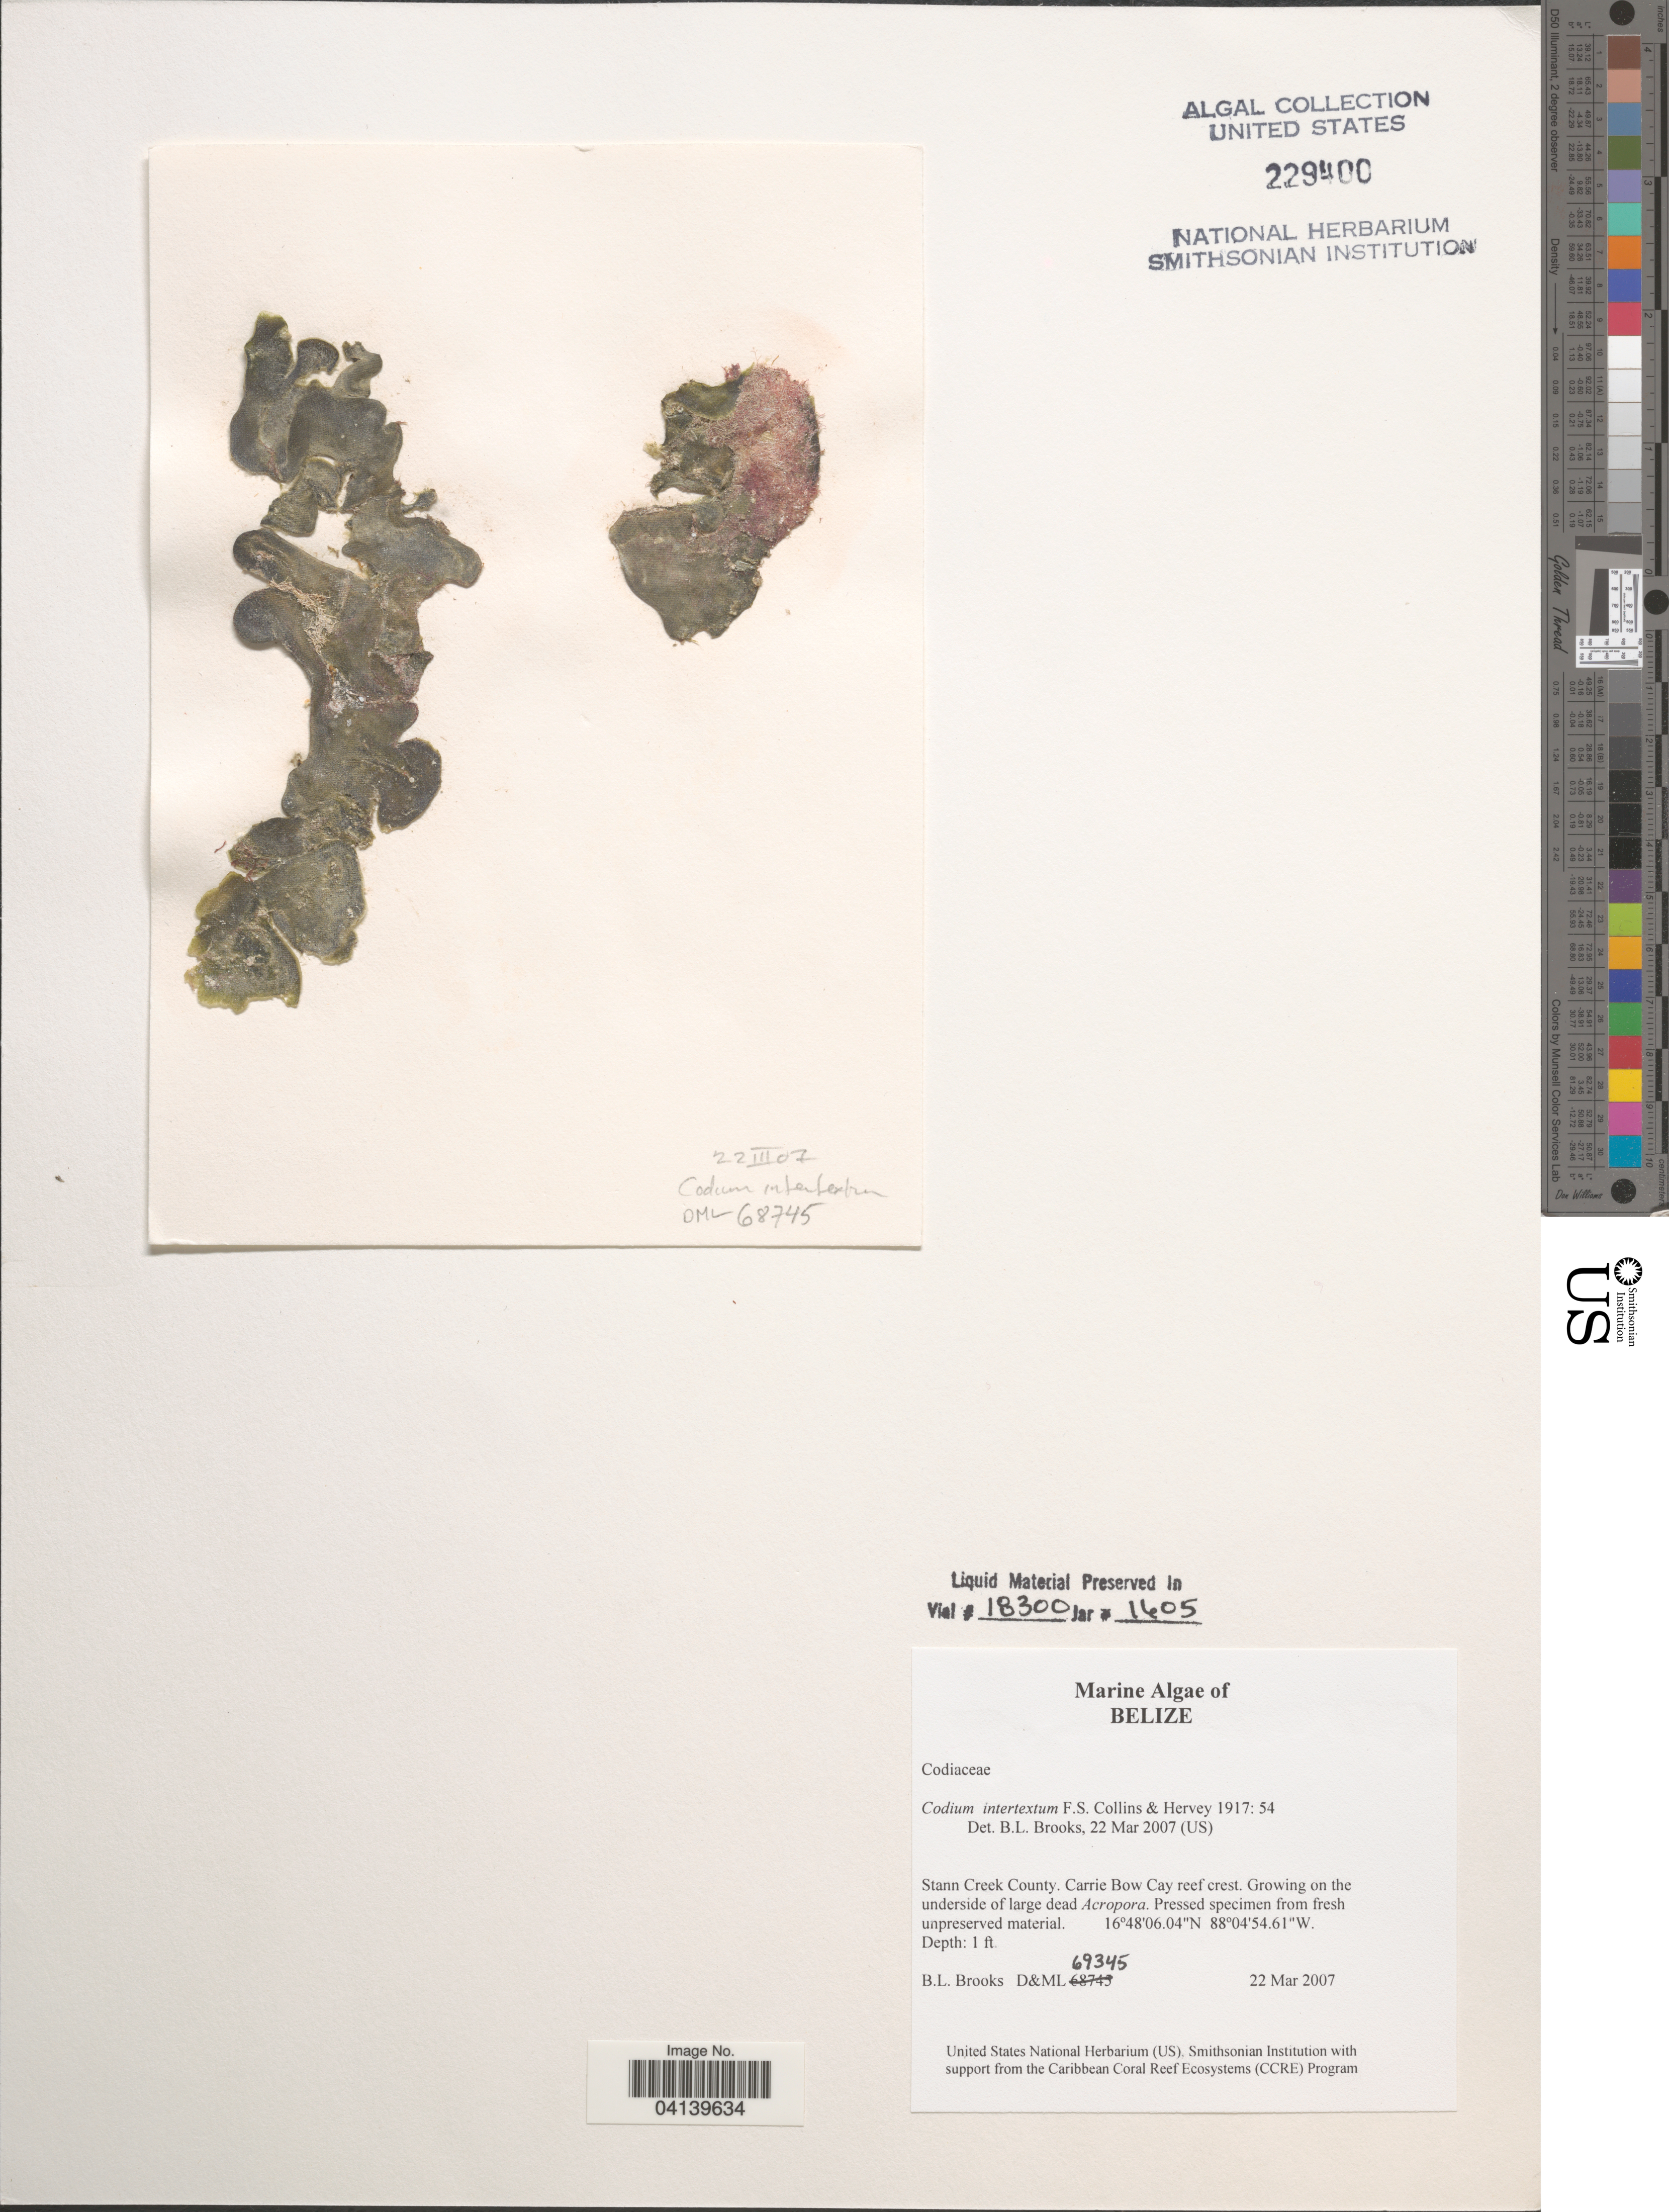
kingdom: Plantae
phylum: Chlorophyta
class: Ulvophyceae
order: Bryopsidales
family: Codiaceae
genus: Codium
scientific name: Codium intertextum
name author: Collins & Herv.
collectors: B. Brooks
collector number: D&ML69345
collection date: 2007-03-22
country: Belize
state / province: Stann Creek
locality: Stann Creek County. Carrie Bow Cay reef crest.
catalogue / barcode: US 229400